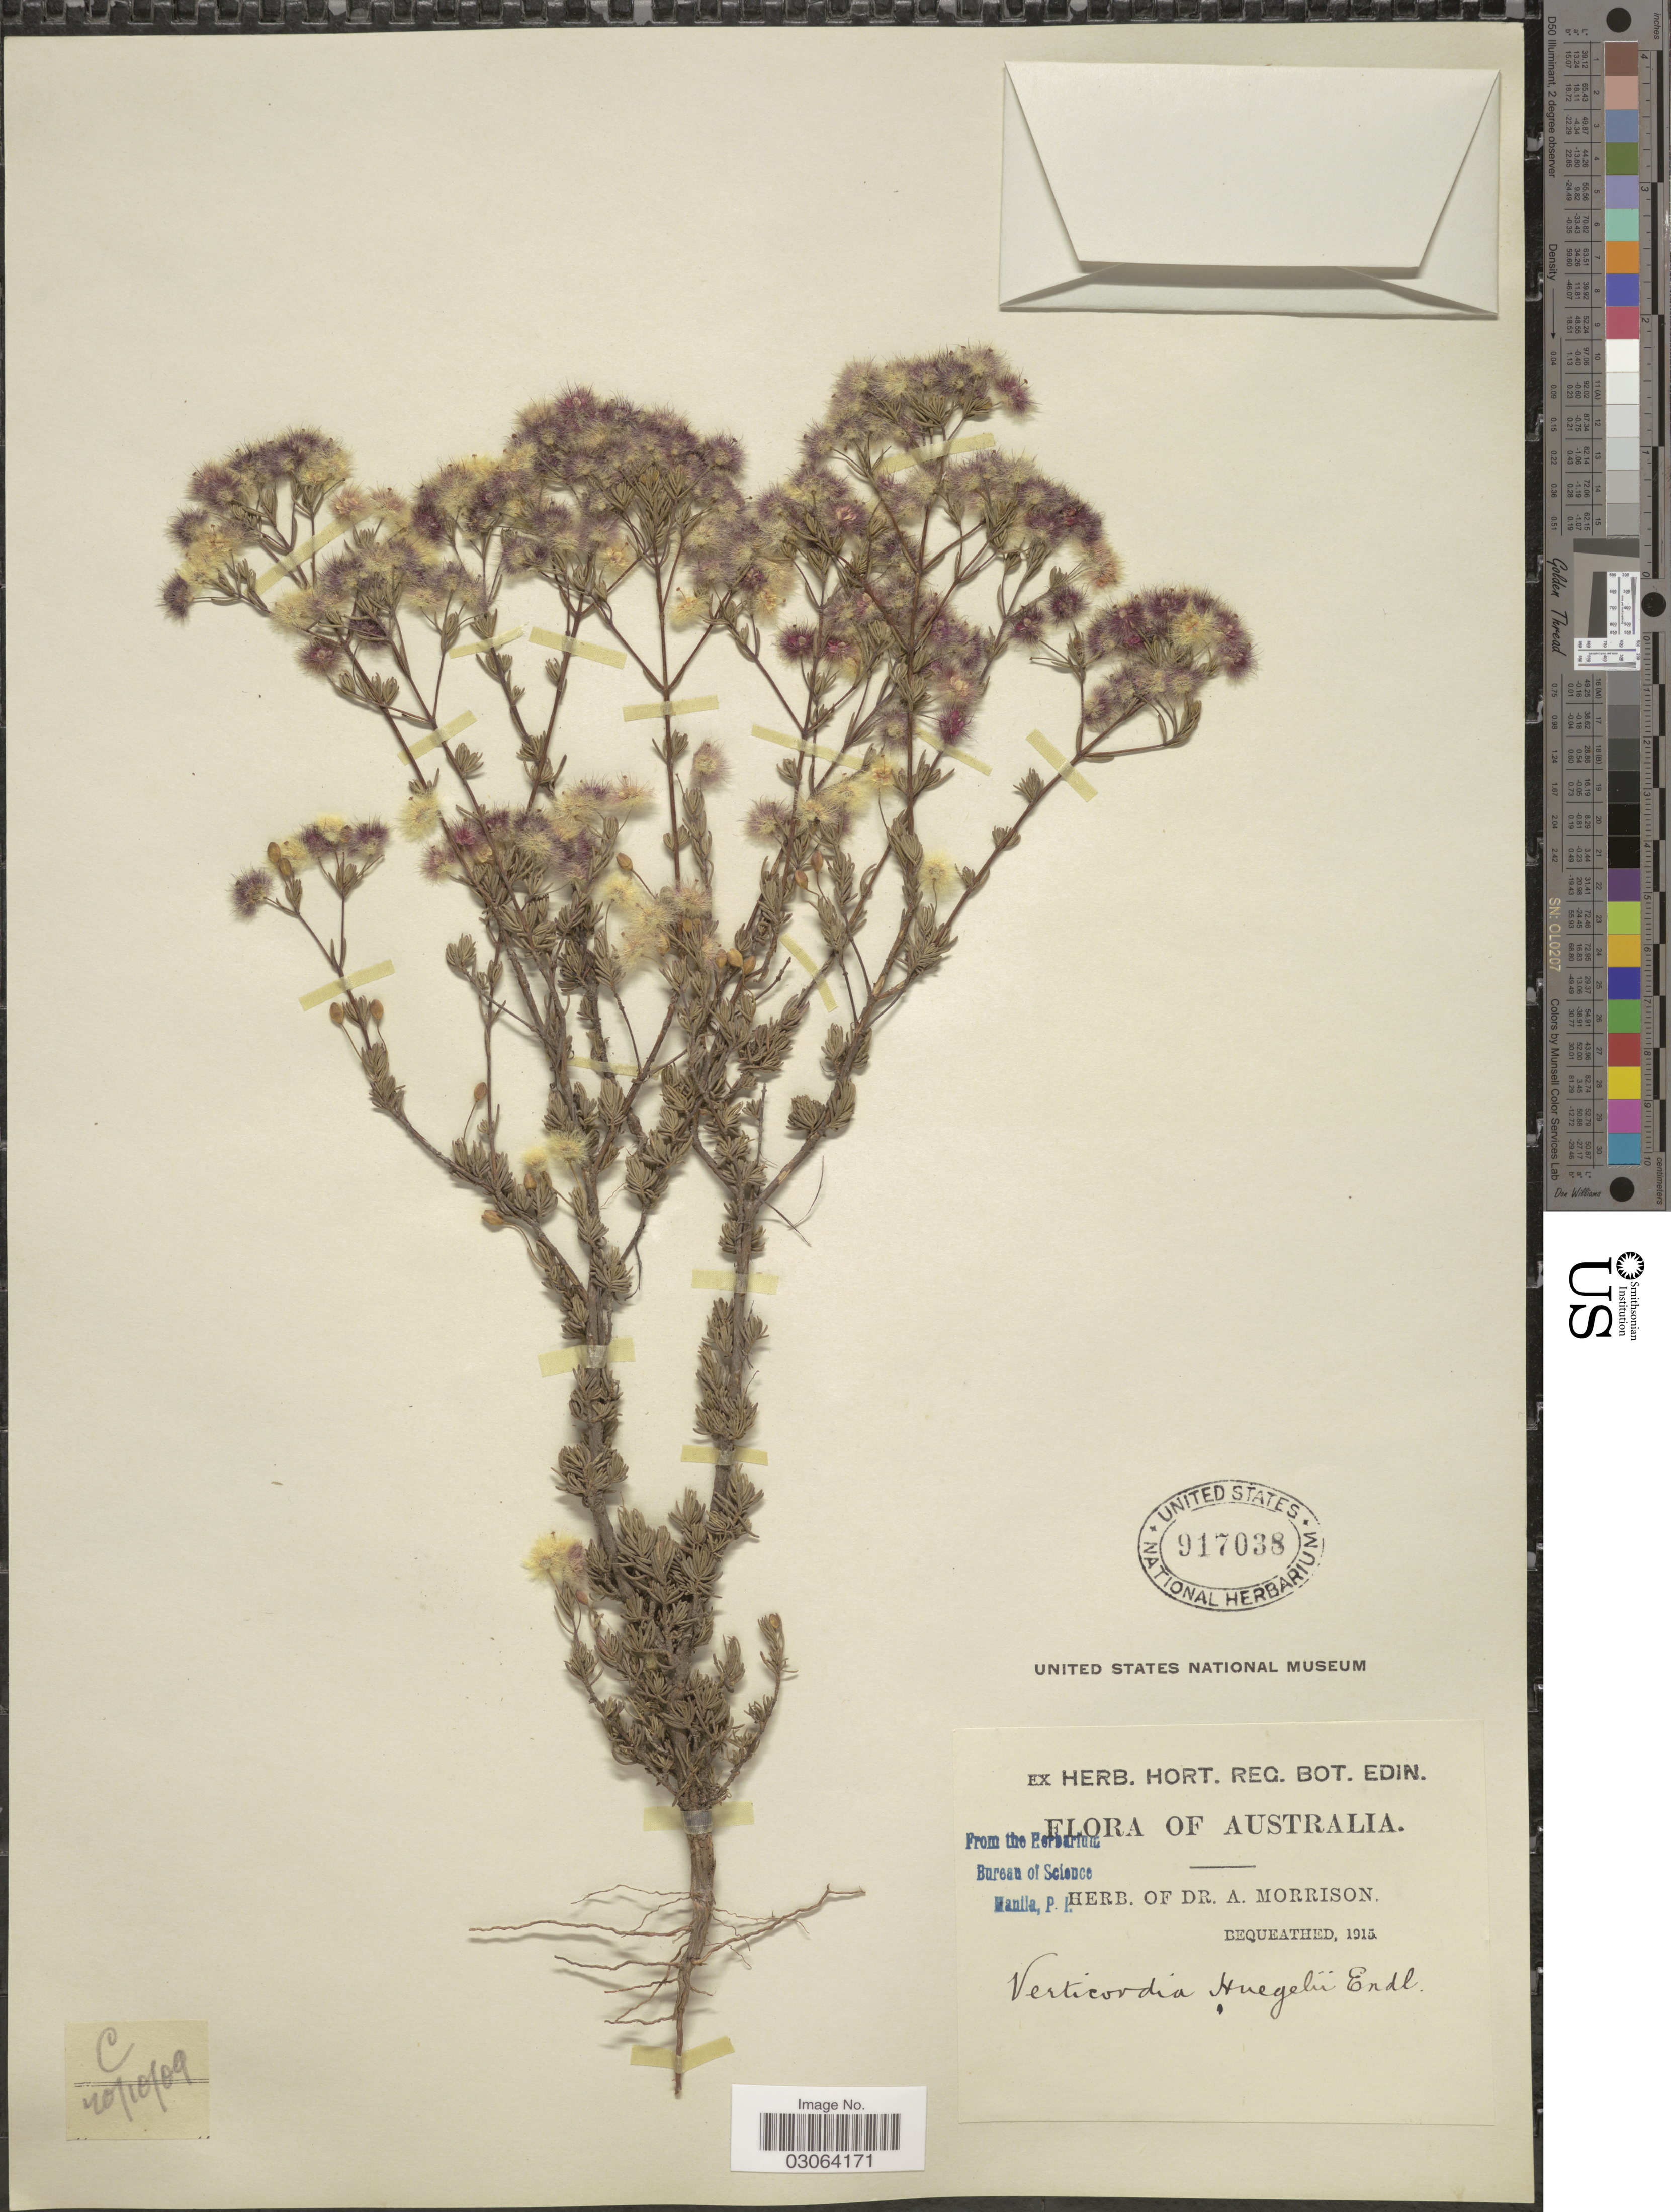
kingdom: Plantae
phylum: Tracheophyta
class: Magnoliopsida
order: Myrtales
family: Myrtaceae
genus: Verticordia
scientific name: Verticordia huegelii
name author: Endl.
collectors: ex herb. Dr. A. Morrison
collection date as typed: Transcribed d/m/y: 20/10/9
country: Australia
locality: C [unsure placement]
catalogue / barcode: US 917038